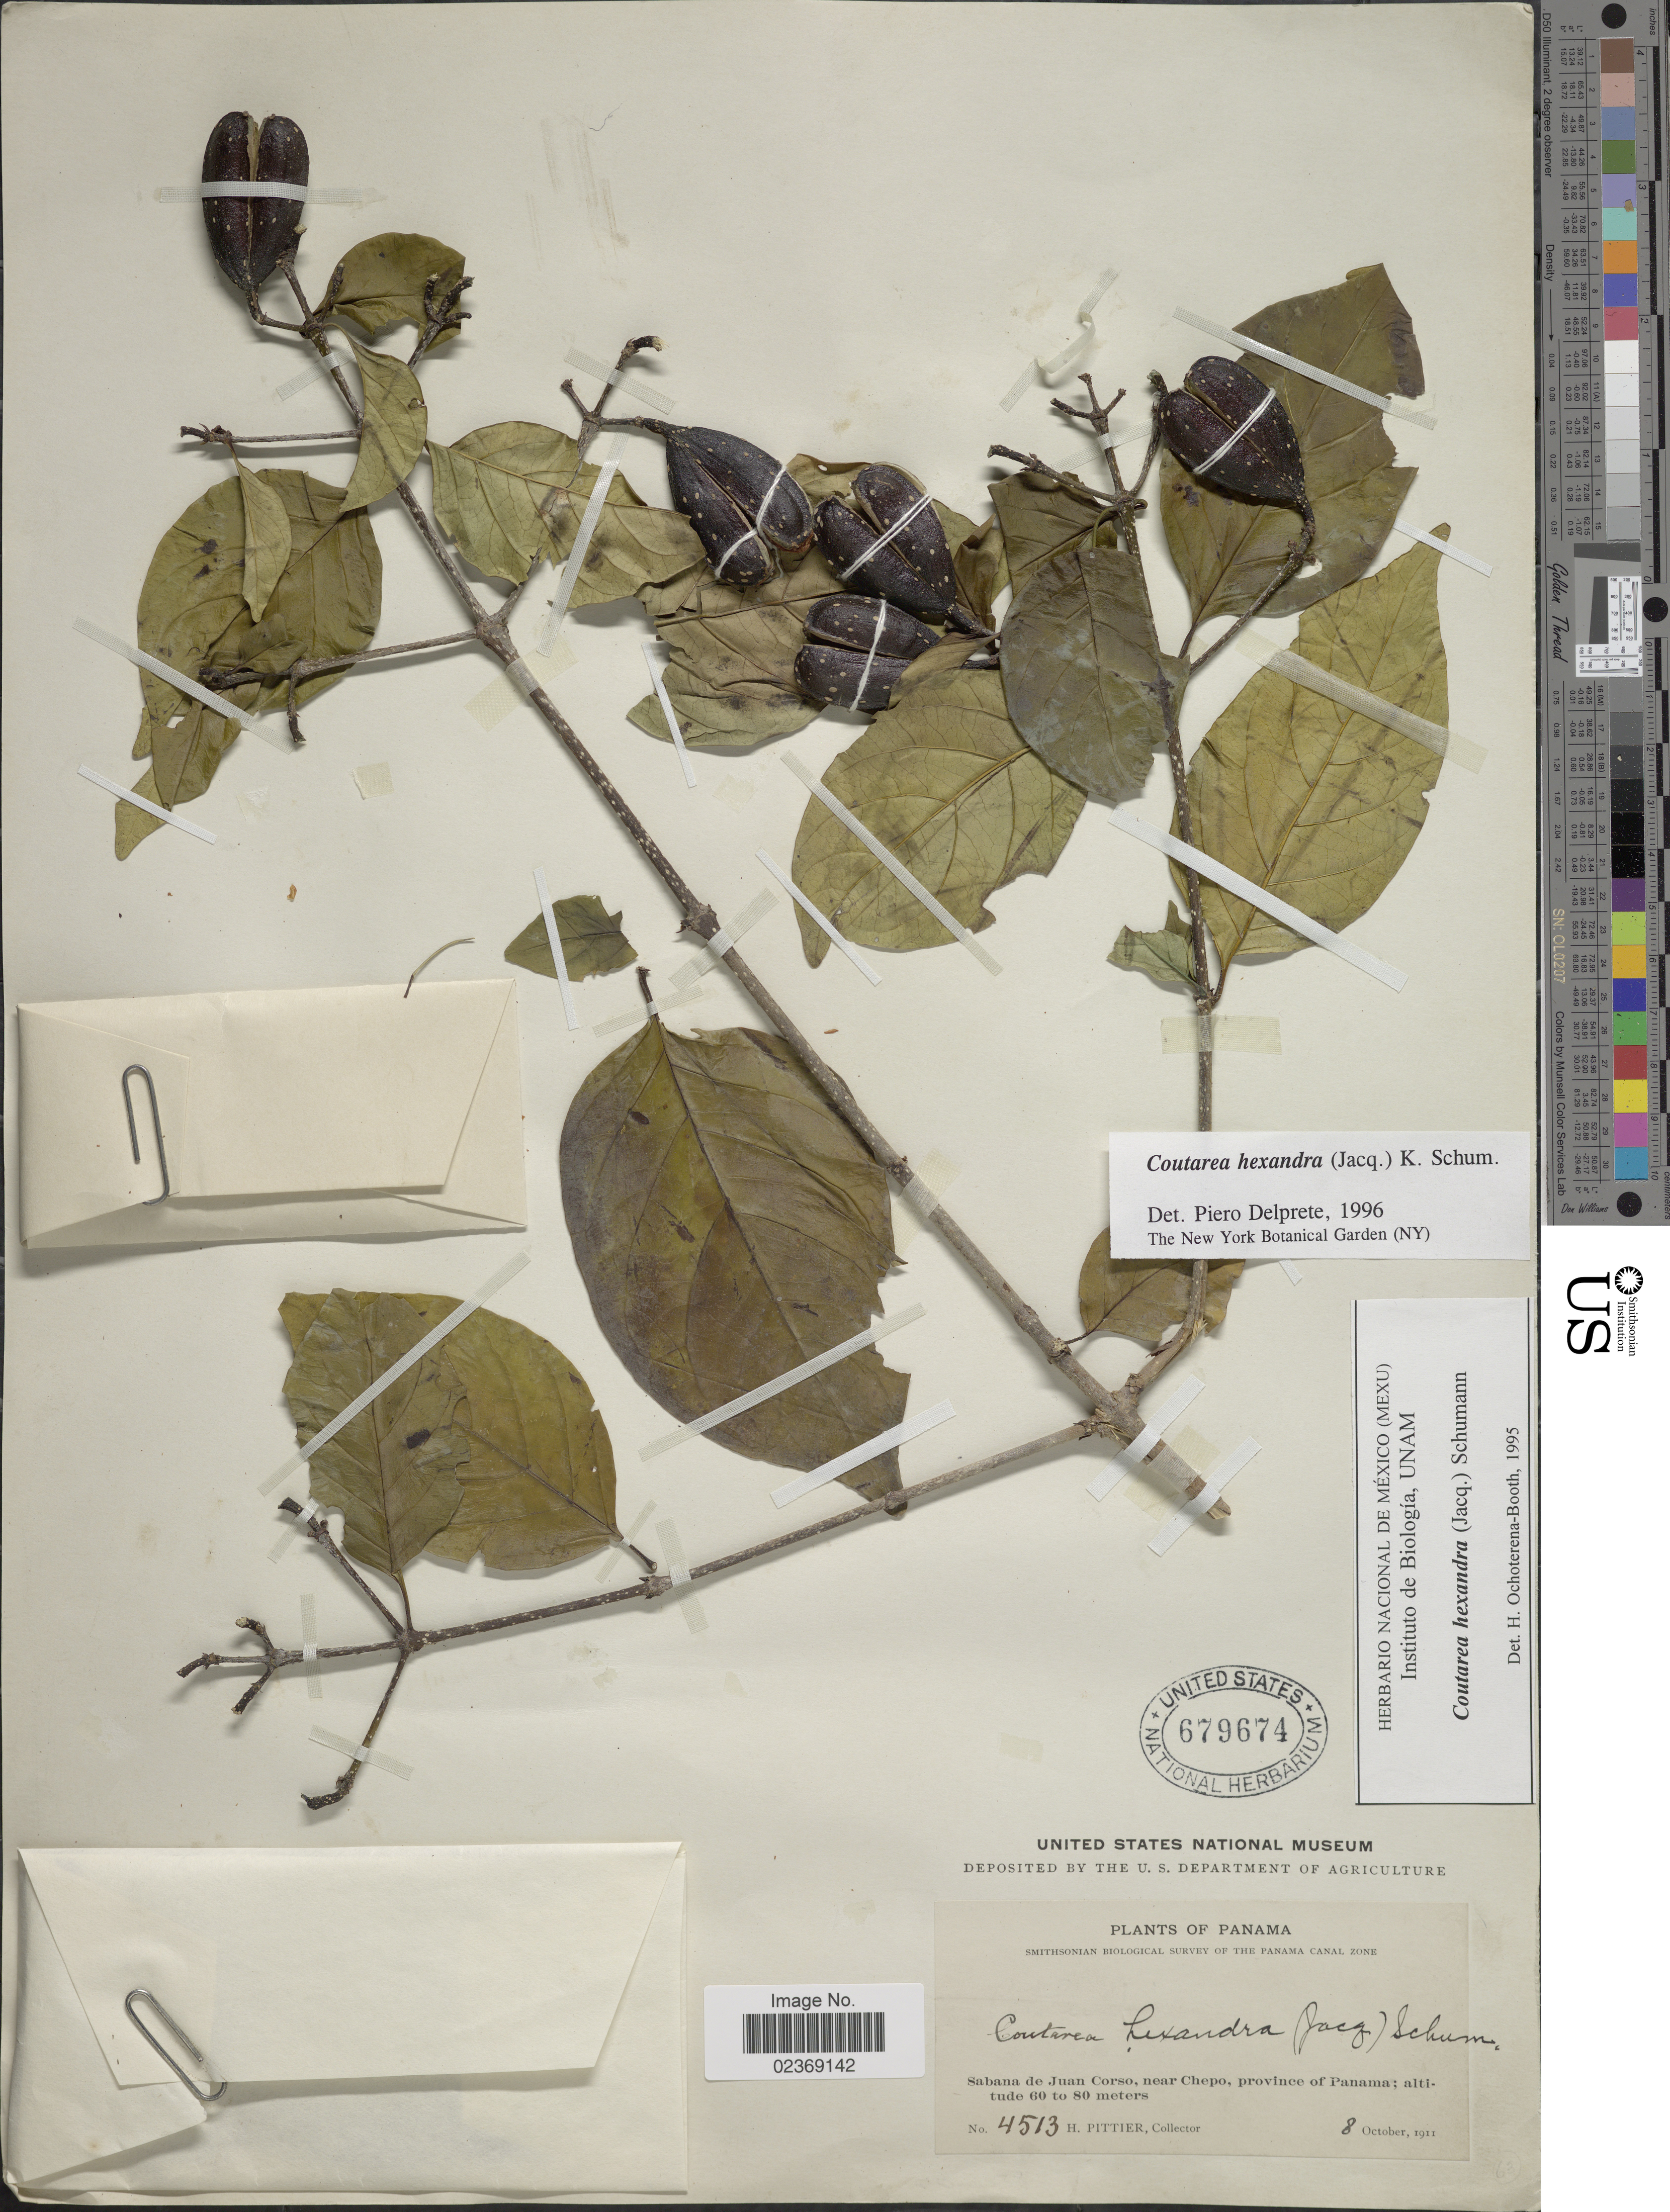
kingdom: Plantae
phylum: Tracheophyta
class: Magnoliopsida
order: Gentianales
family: Rubiaceae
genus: Coutarea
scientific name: Coutarea hexandra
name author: (Jacq.) K. Schum.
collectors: H. F. Pittier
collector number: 4513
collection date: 1911-10-08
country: Panama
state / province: Panamá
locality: Sabana de Juan Corso, near Chepo, province of Panama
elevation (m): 60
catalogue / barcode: US 679674